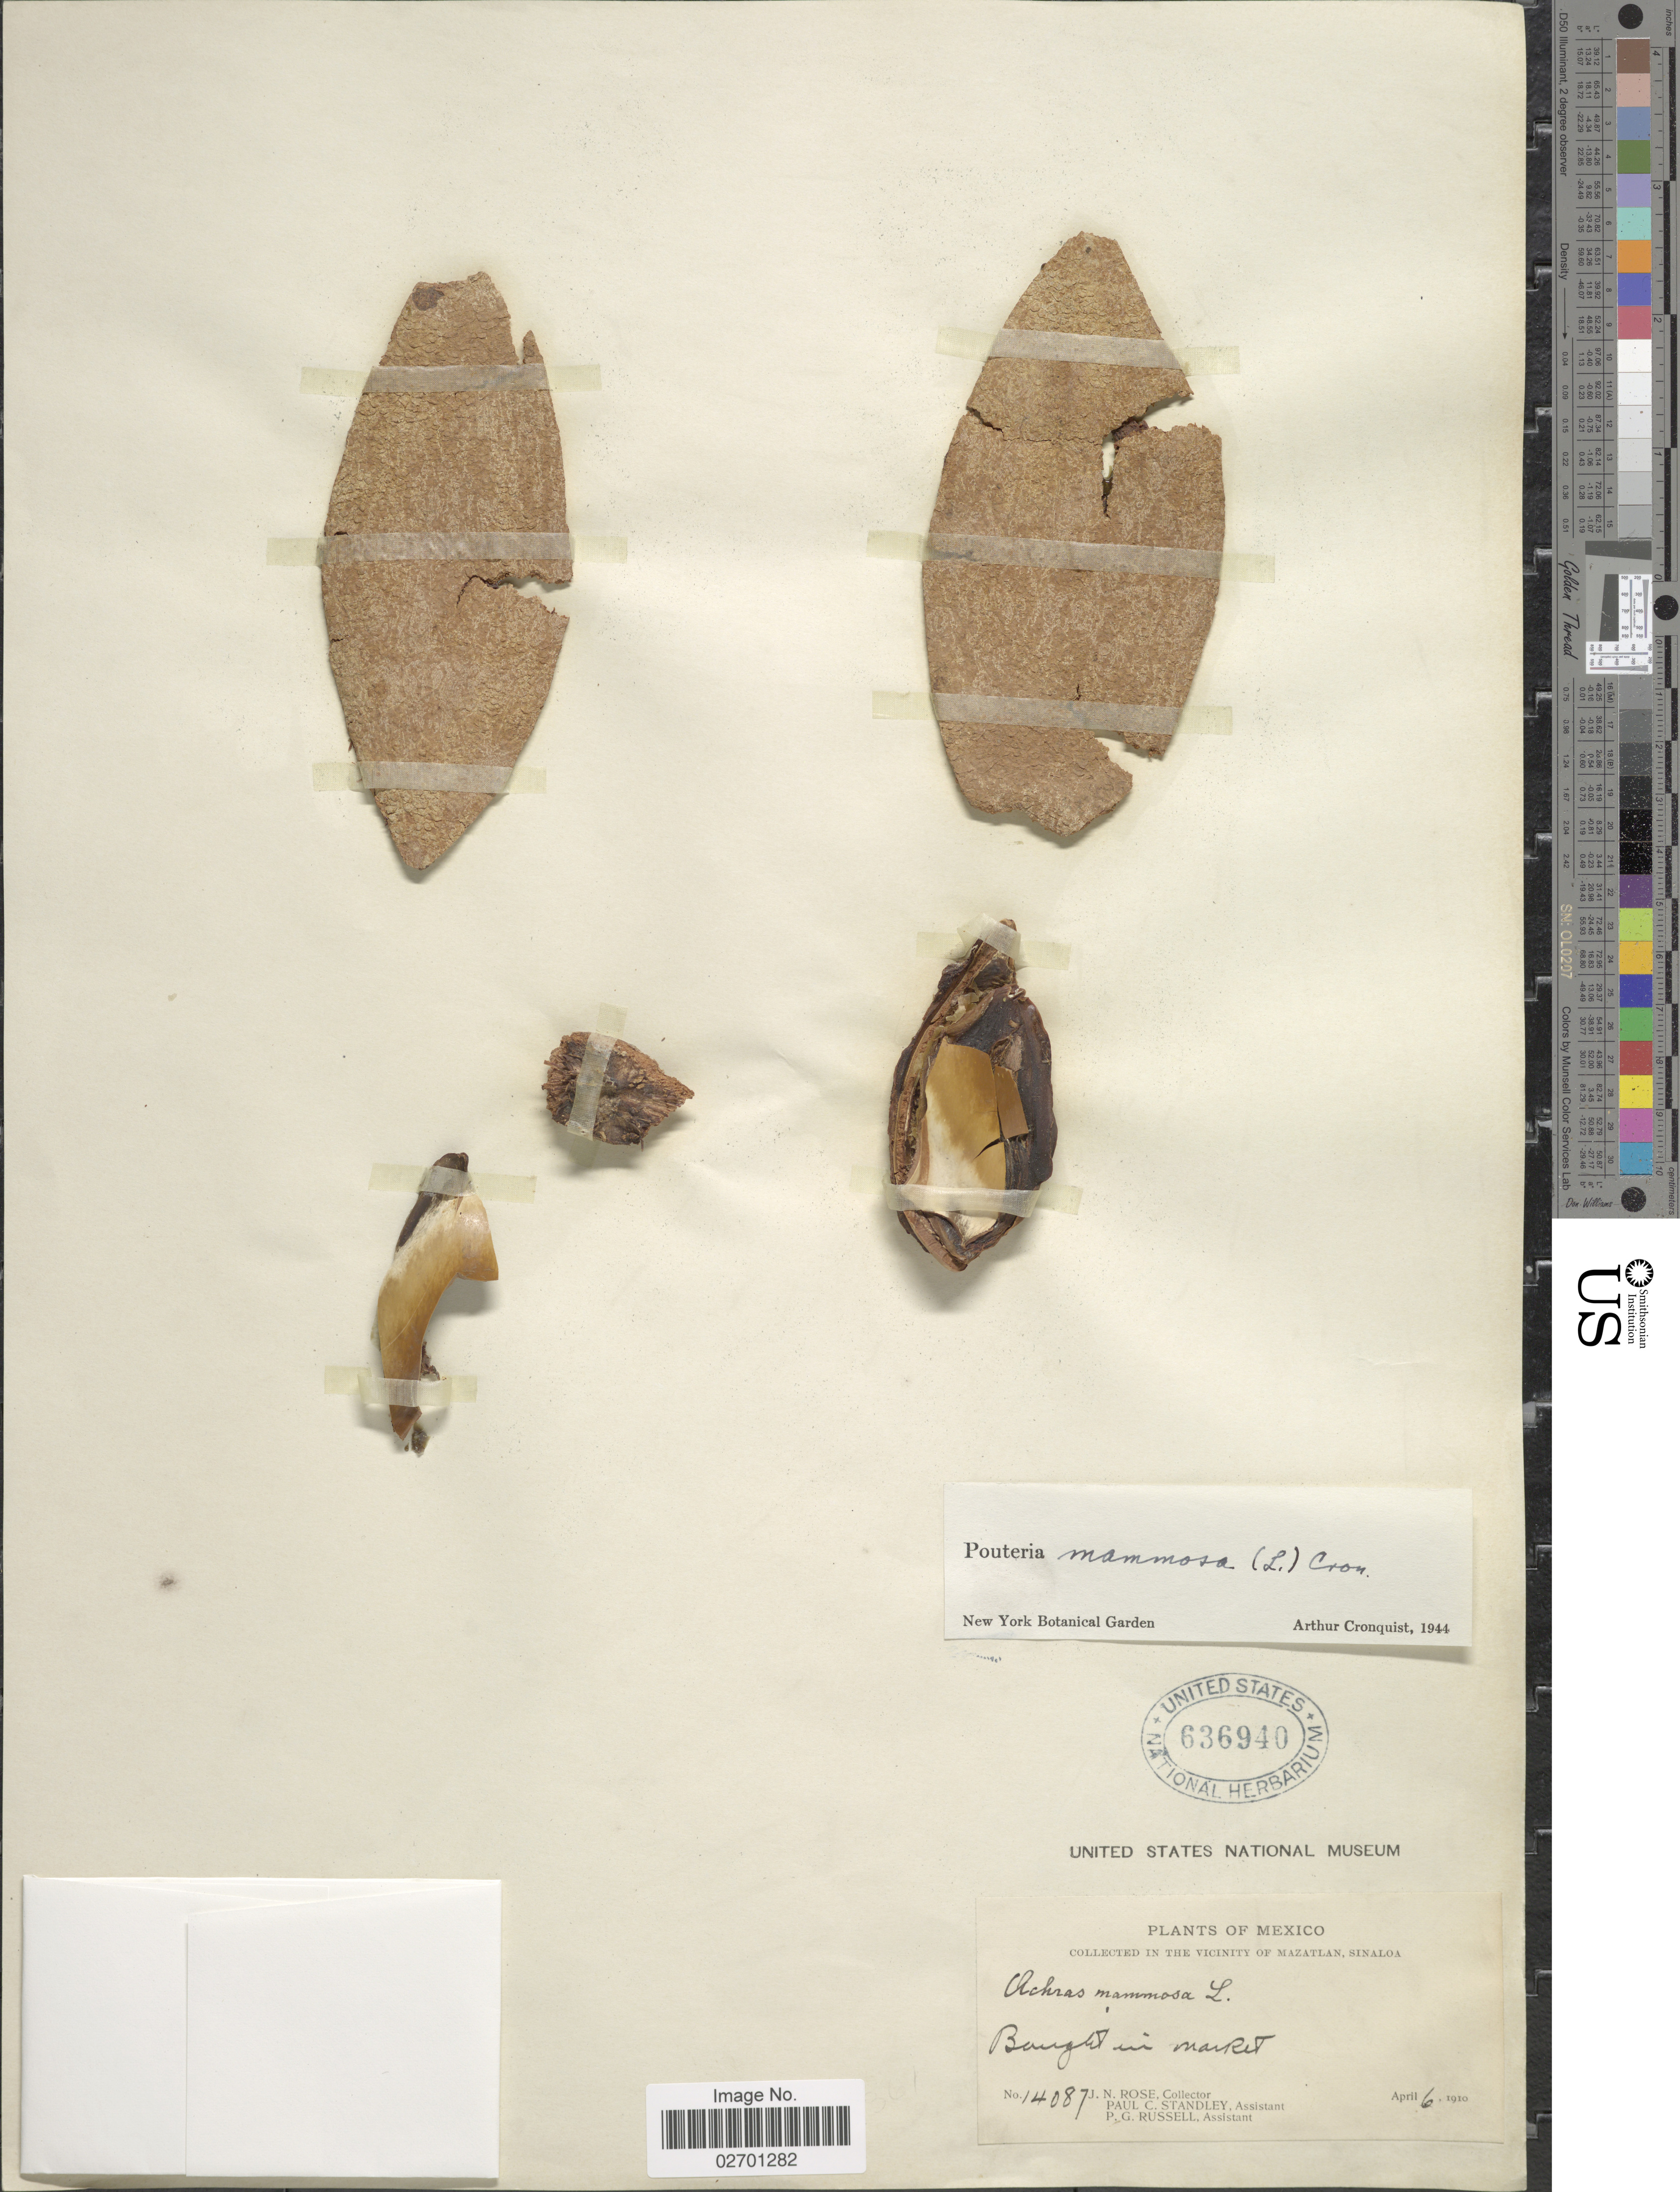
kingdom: Plantae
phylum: Tracheophyta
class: Magnoliopsida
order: Ericales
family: Sapotaceae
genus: Pouteria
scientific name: Pouteria sapota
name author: (Jacq.) H.E. Moore & Stearn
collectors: J. N. Rose, P. C. Standley & P. G. Russell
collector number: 14087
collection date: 1910-04-06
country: Mexico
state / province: Sinaloa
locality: In the vicinity of Mazatlan, Bought in market.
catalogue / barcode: US 636940